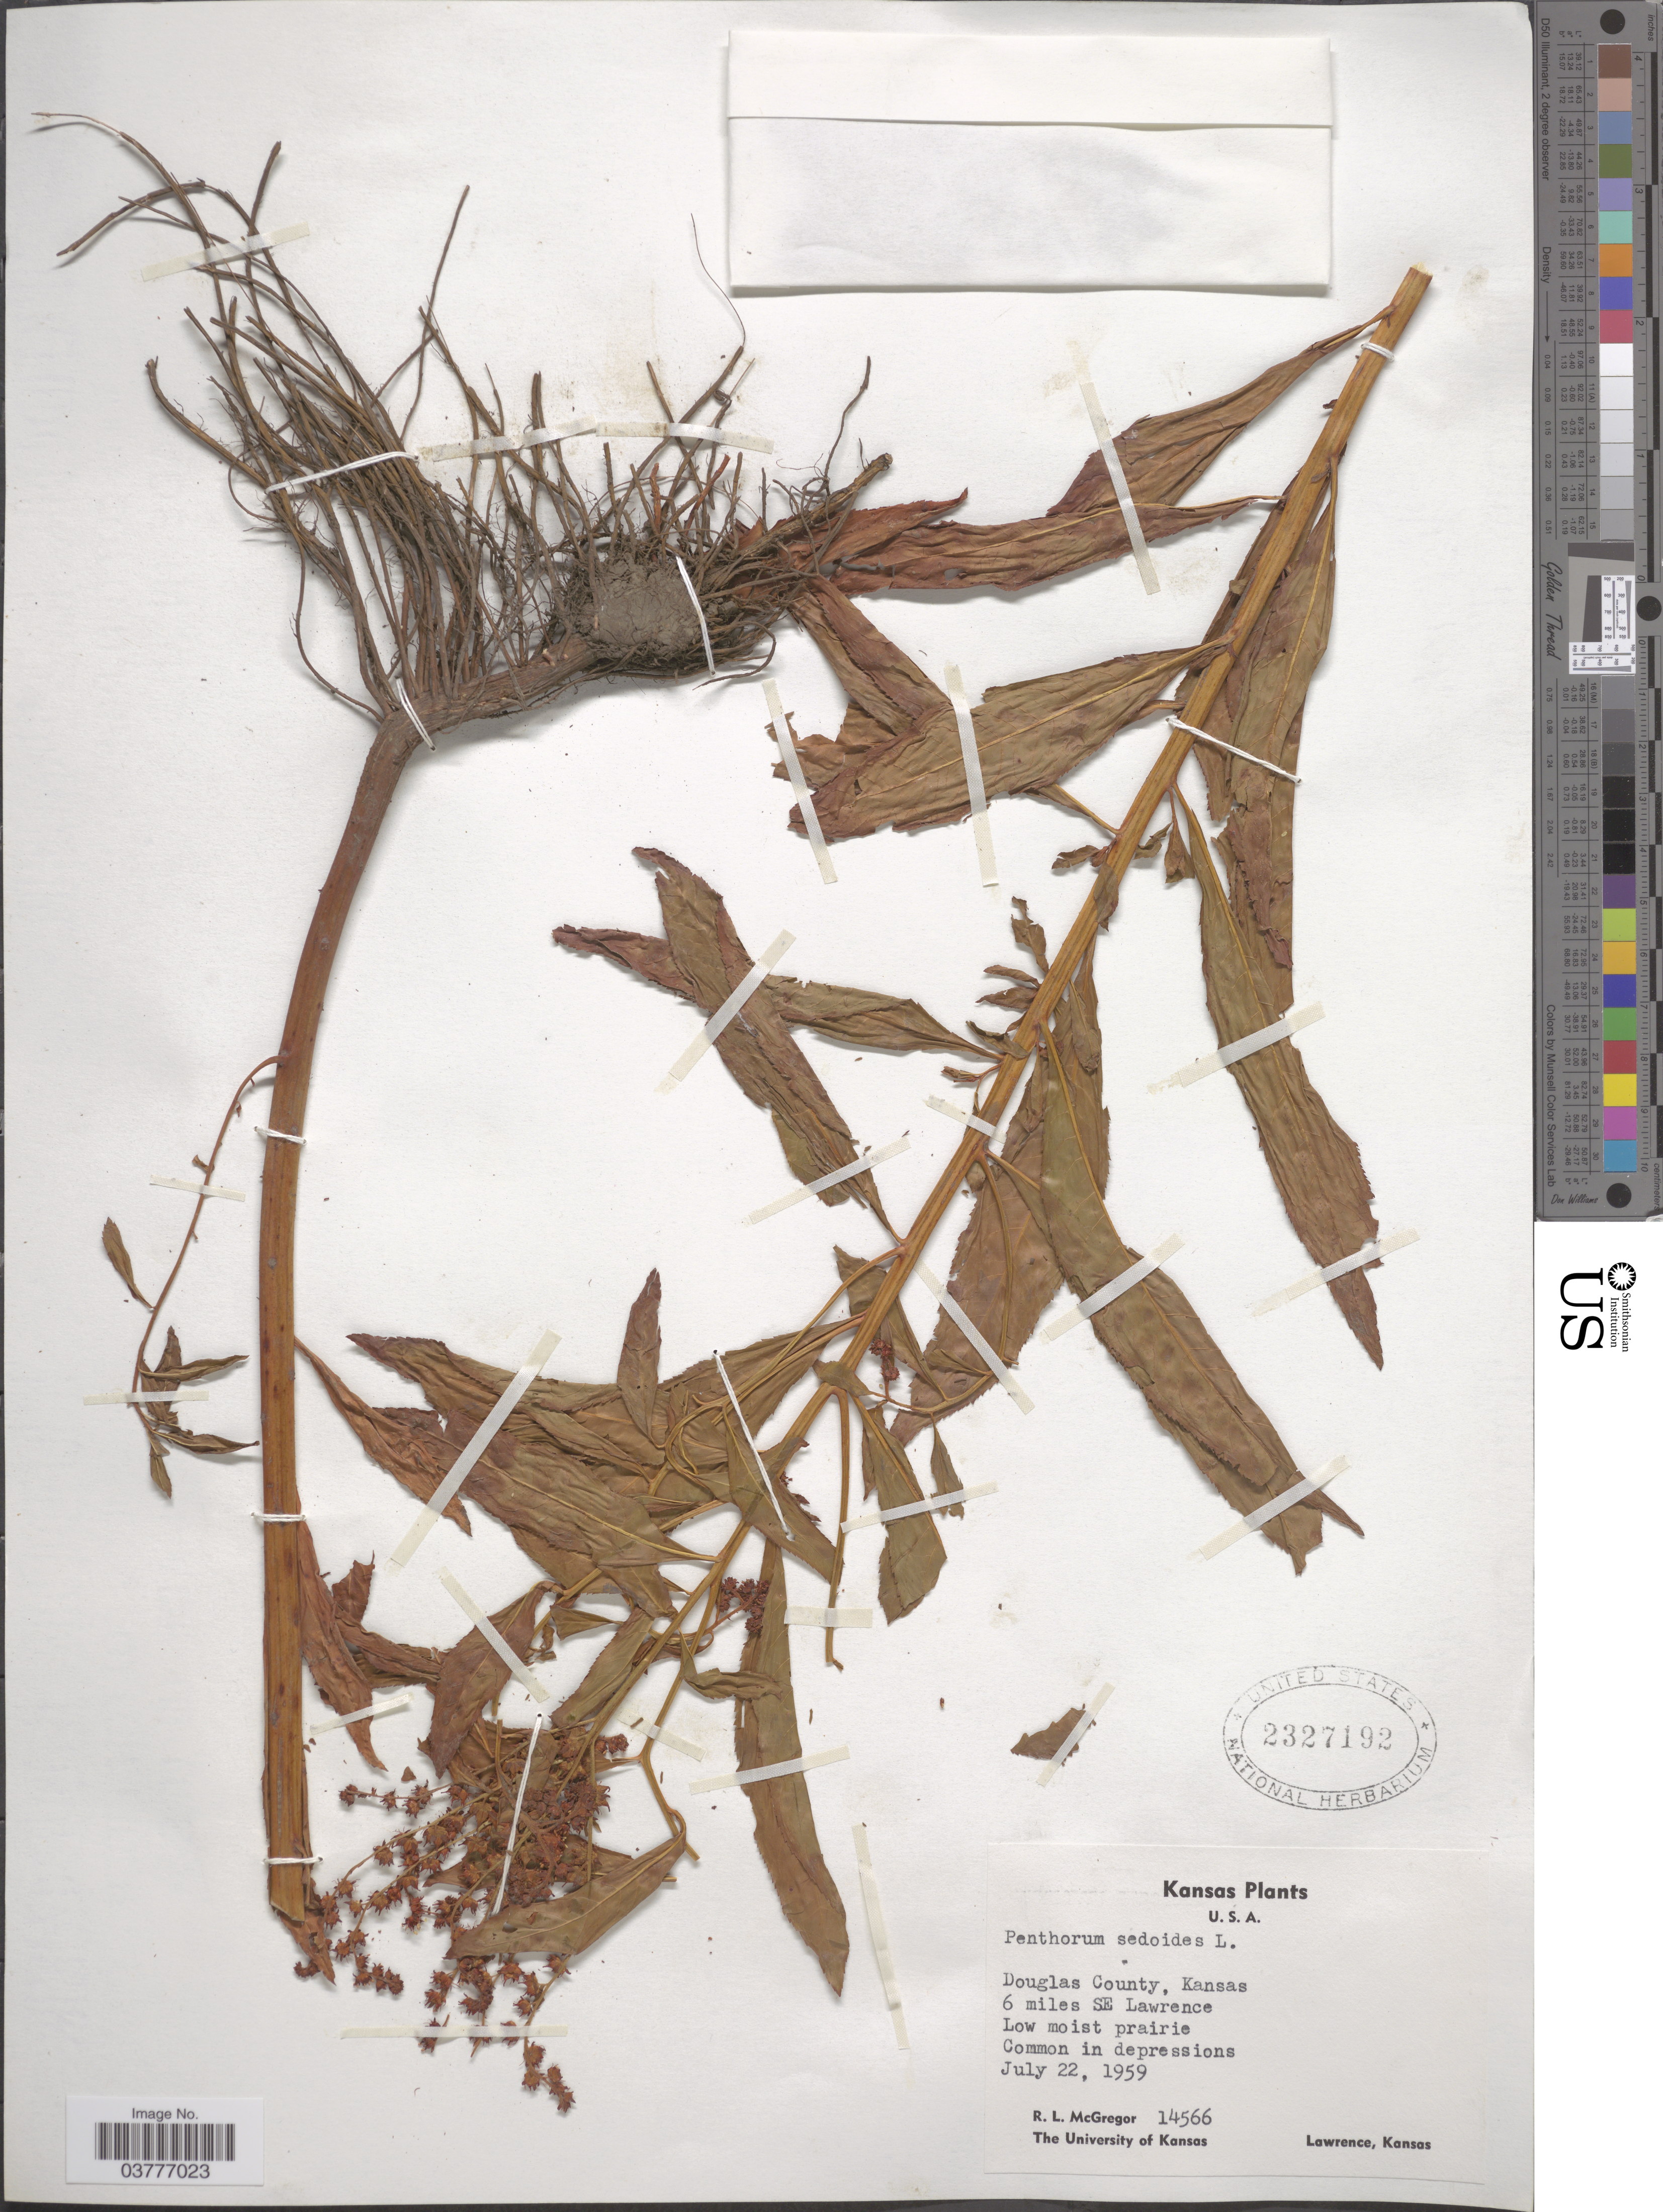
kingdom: Plantae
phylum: Tracheophyta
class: Magnoliopsida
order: Saxifragales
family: Penthoraceae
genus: Penthorum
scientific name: Penthorum sedoides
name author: L.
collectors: R. McGregor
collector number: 14566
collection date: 1959-07-22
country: United States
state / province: Kansas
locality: Douglas County, 6 miles SE Lawrence.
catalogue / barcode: US 2327192